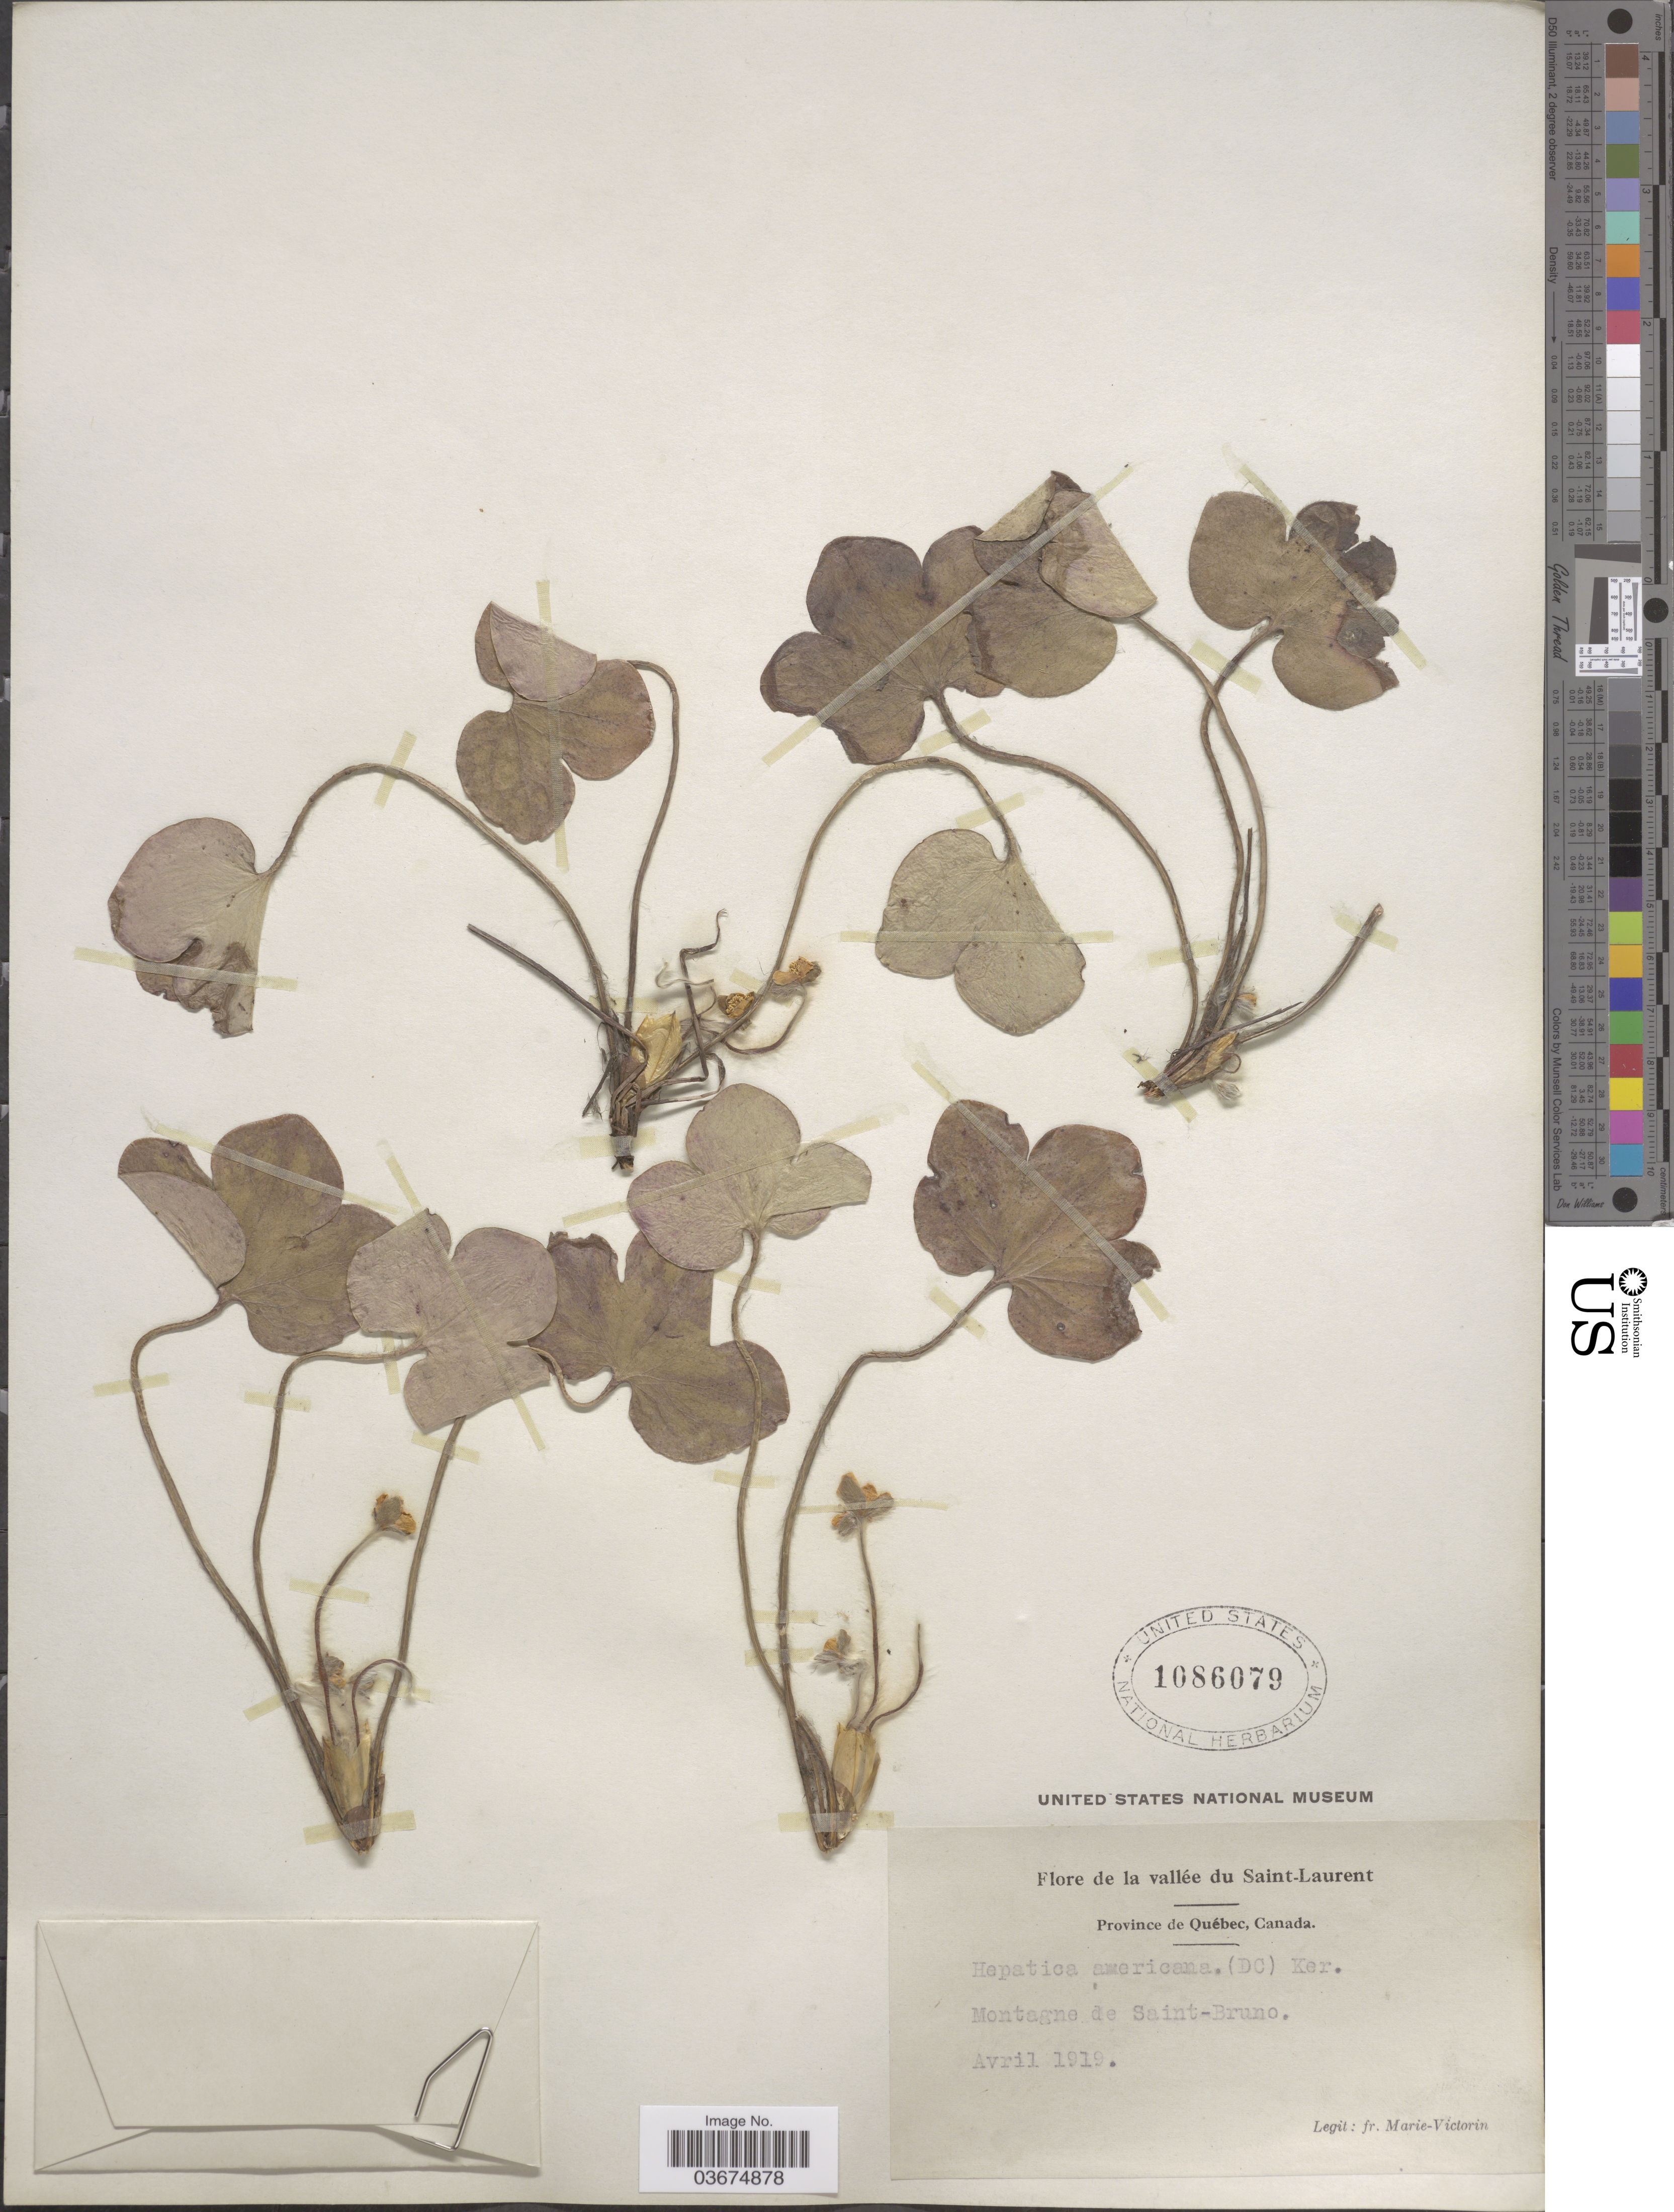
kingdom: Plantae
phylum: Tracheophyta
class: Magnoliopsida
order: Ranunculales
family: Ranunculaceae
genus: Hepatica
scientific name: Hepatica americana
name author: (DC.) Ker Gawl.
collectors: F. Marie-Victorin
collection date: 1919-04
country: Canada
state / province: Quebec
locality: Vallée du Saint-Laurent. Montagne de Saint-Bruno.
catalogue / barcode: US 1086079